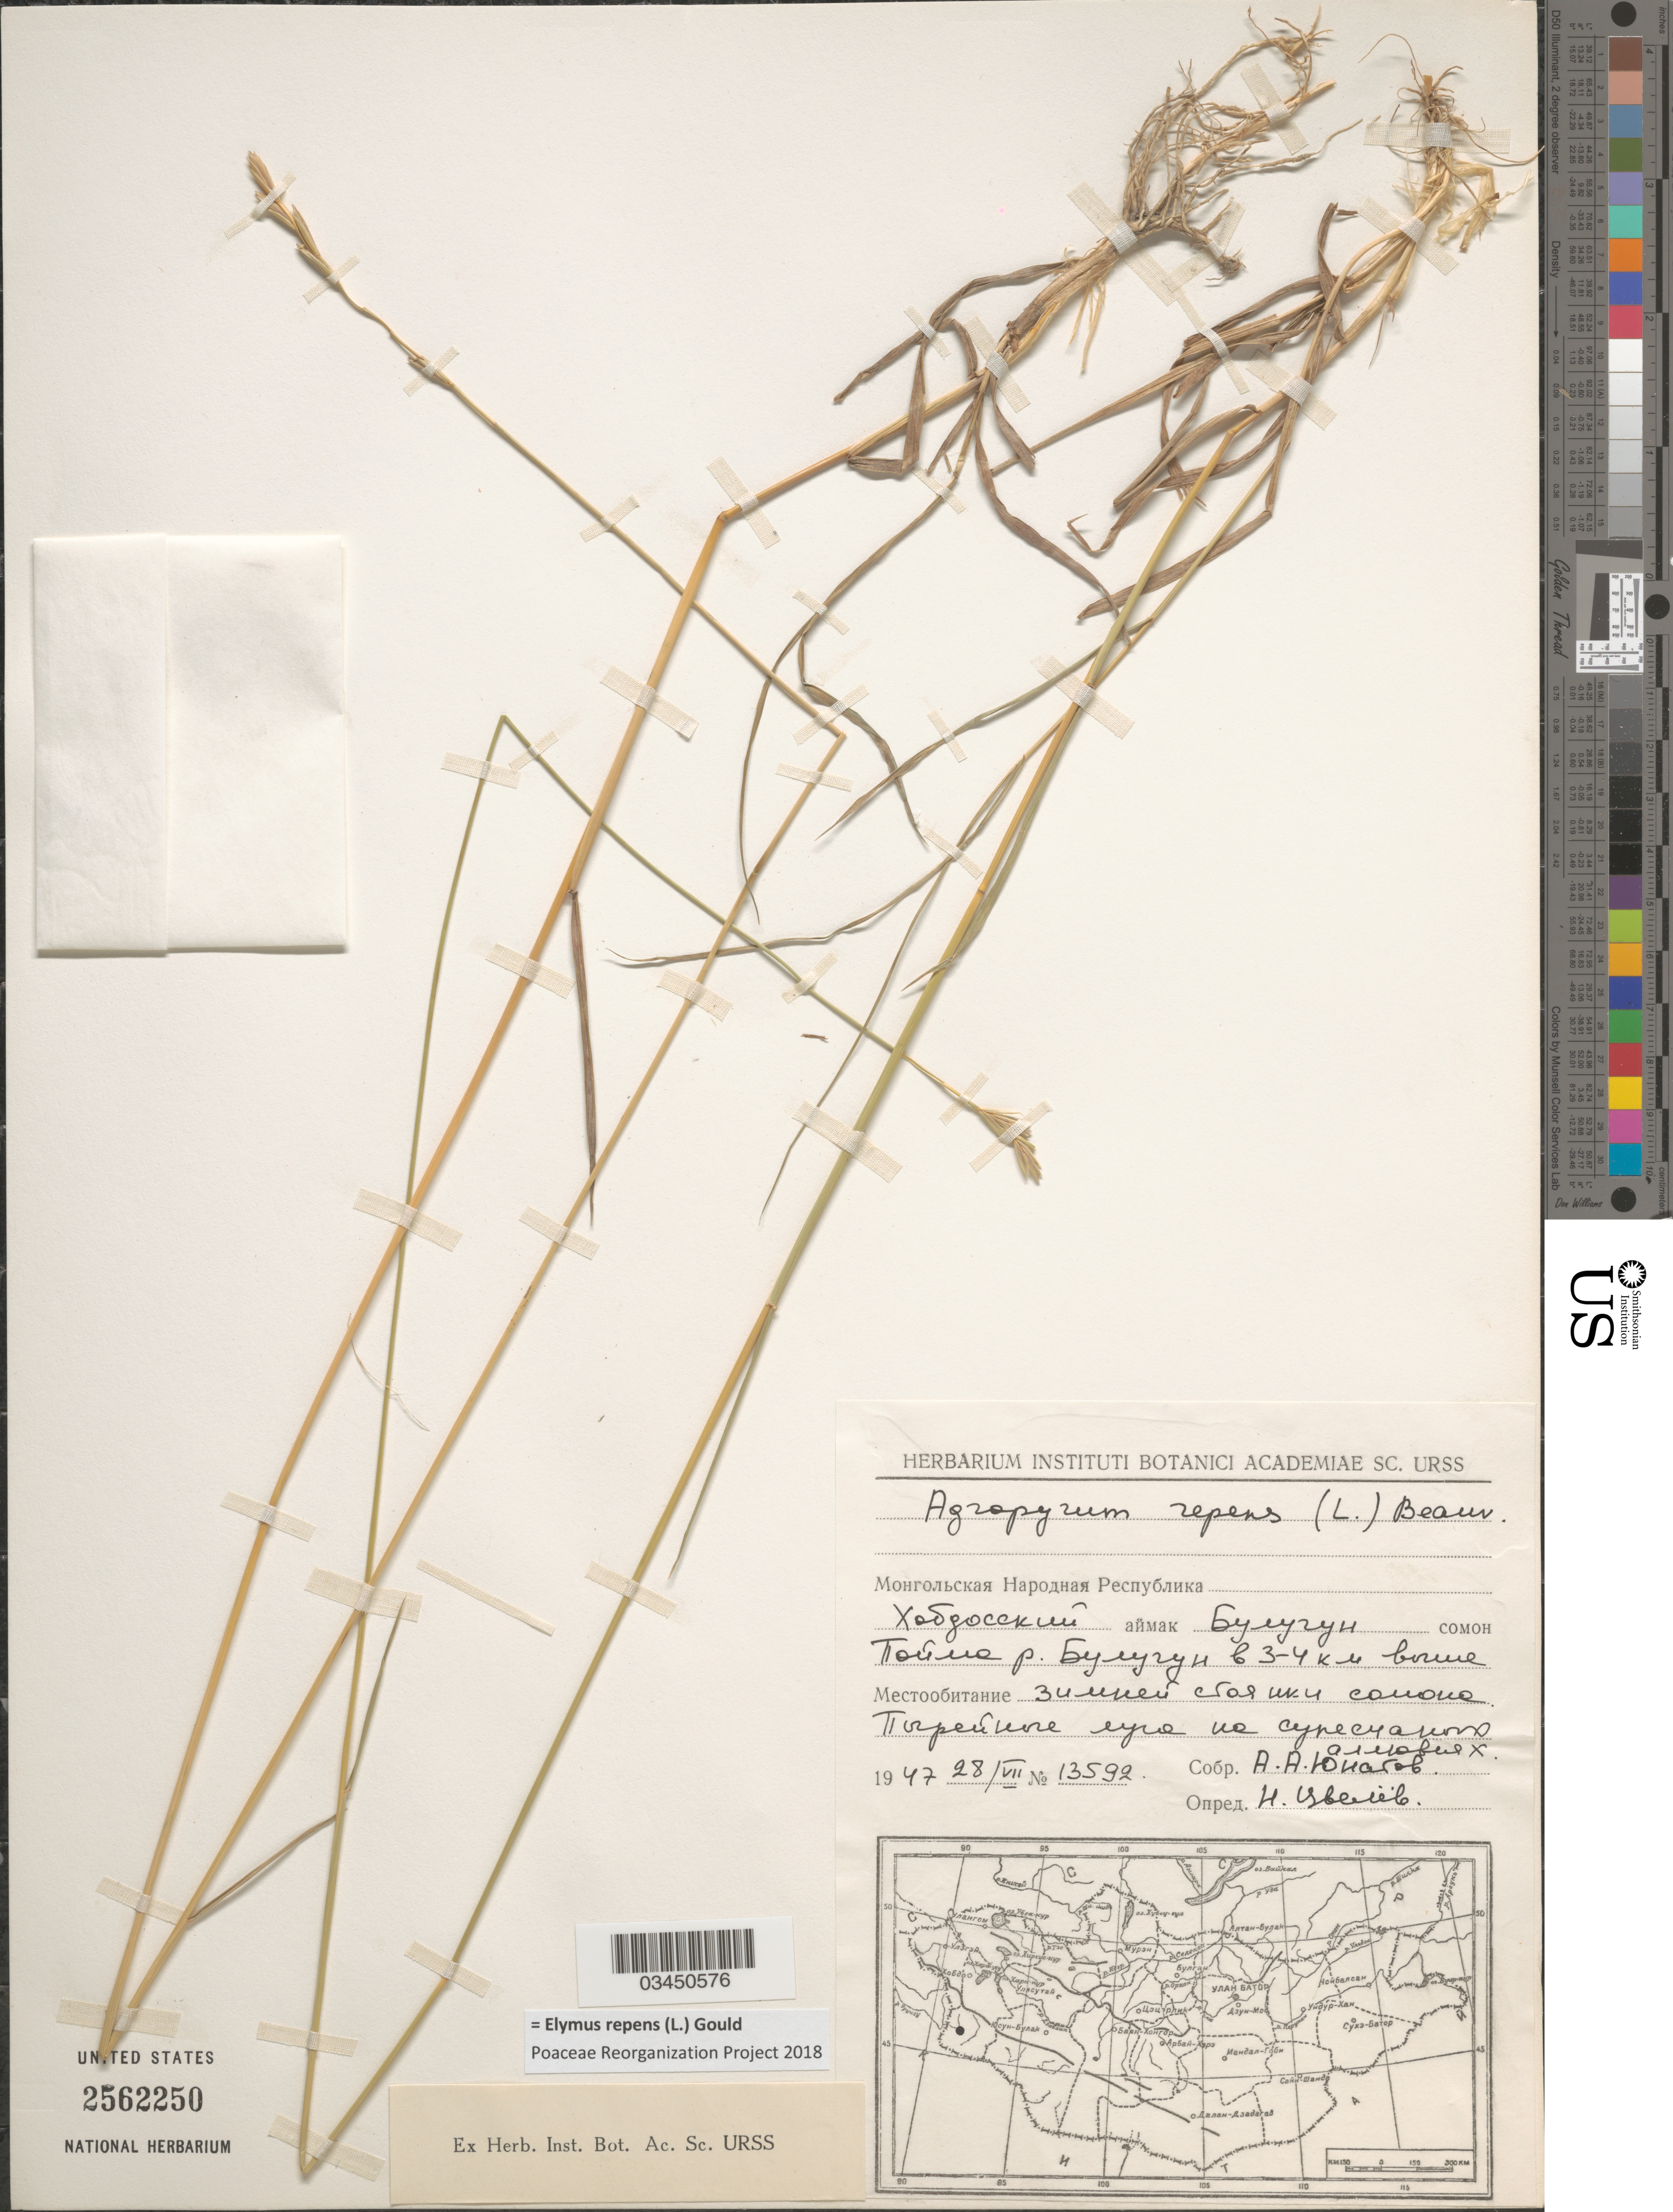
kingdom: Plantae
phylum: Tracheophyta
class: Liliopsida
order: Poales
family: Poaceae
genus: Elymus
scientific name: Elymus repens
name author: (L.) Gould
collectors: A. Unatov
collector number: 13592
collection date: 1947-07-28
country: Mongolia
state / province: Hovd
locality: District Bulgan, Floodplain of river Bulgan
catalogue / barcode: US 2562250